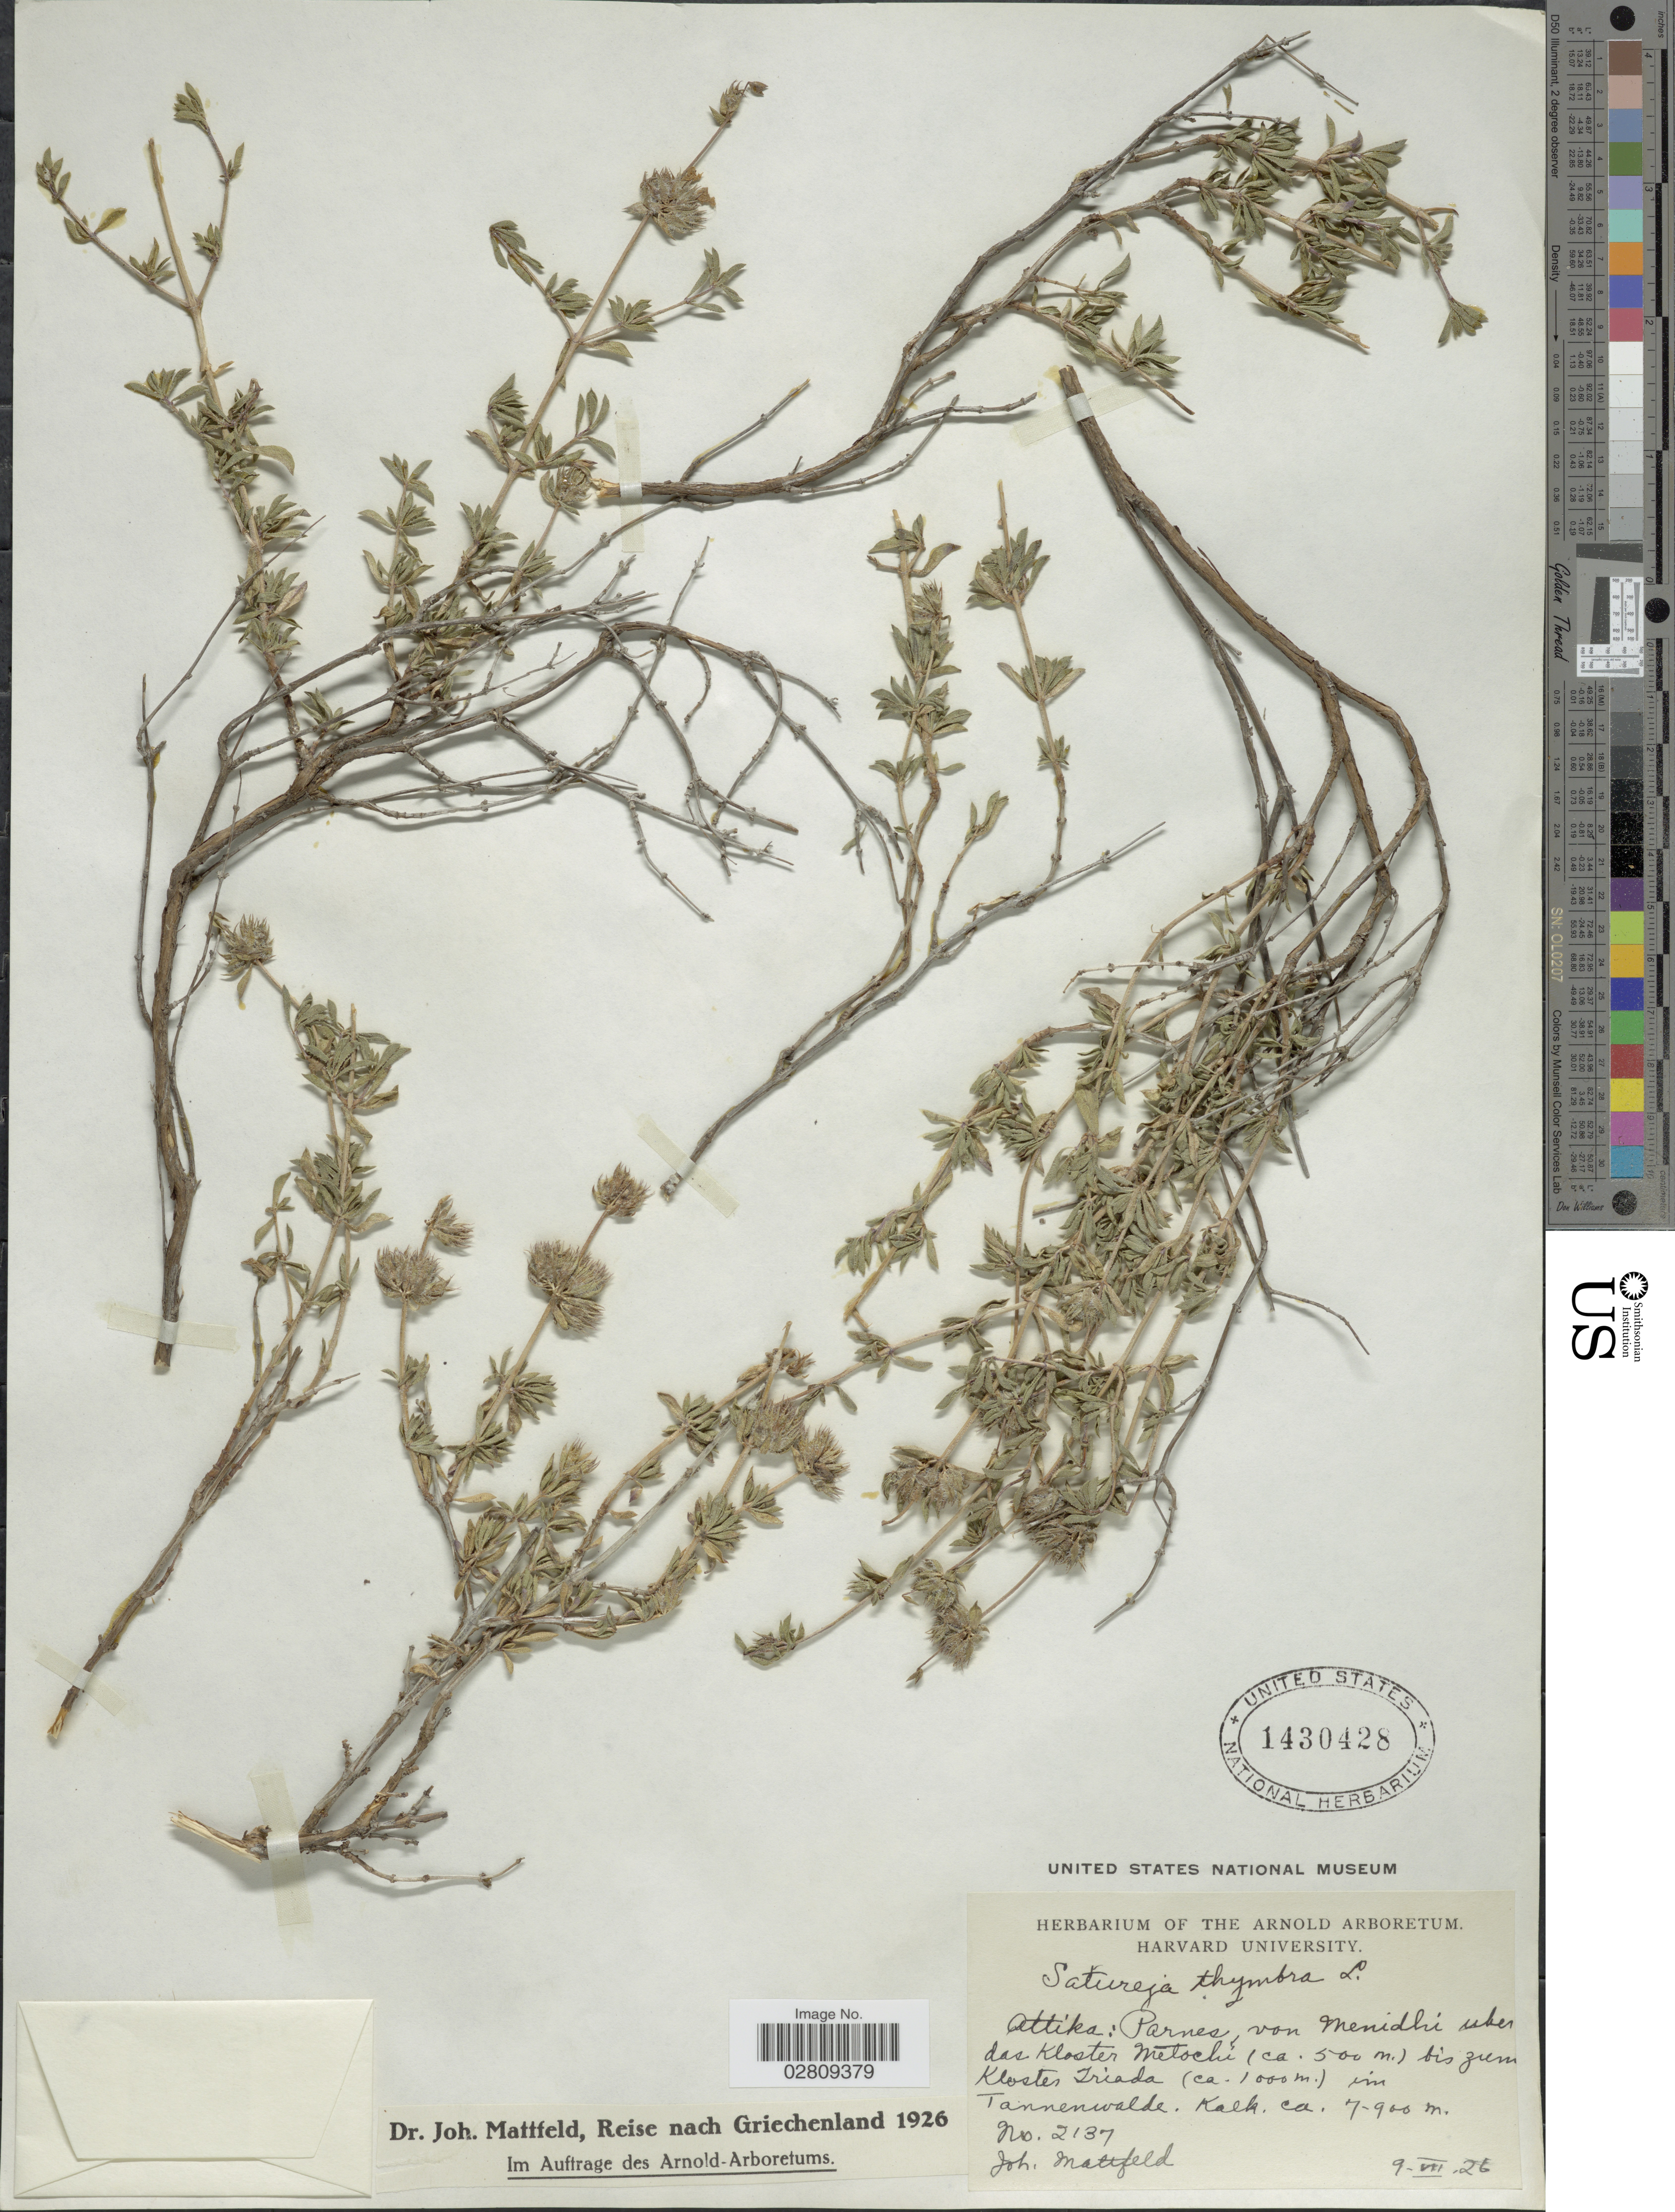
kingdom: Plantae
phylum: Tracheophyta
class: Magnoliopsida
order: Lamiales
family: Lamiaceae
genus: Satureja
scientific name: Satureja thymbra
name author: L.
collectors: J. Mattfeld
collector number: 2137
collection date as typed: Transcribed d/m/y: 9/7/26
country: Greece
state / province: Attica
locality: Griechenland. Attika: Parnes, von Menidhi uber das Kloster Metochi bis zum Kloster Iriada im Tannenvalde.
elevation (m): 700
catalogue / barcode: US 1430428